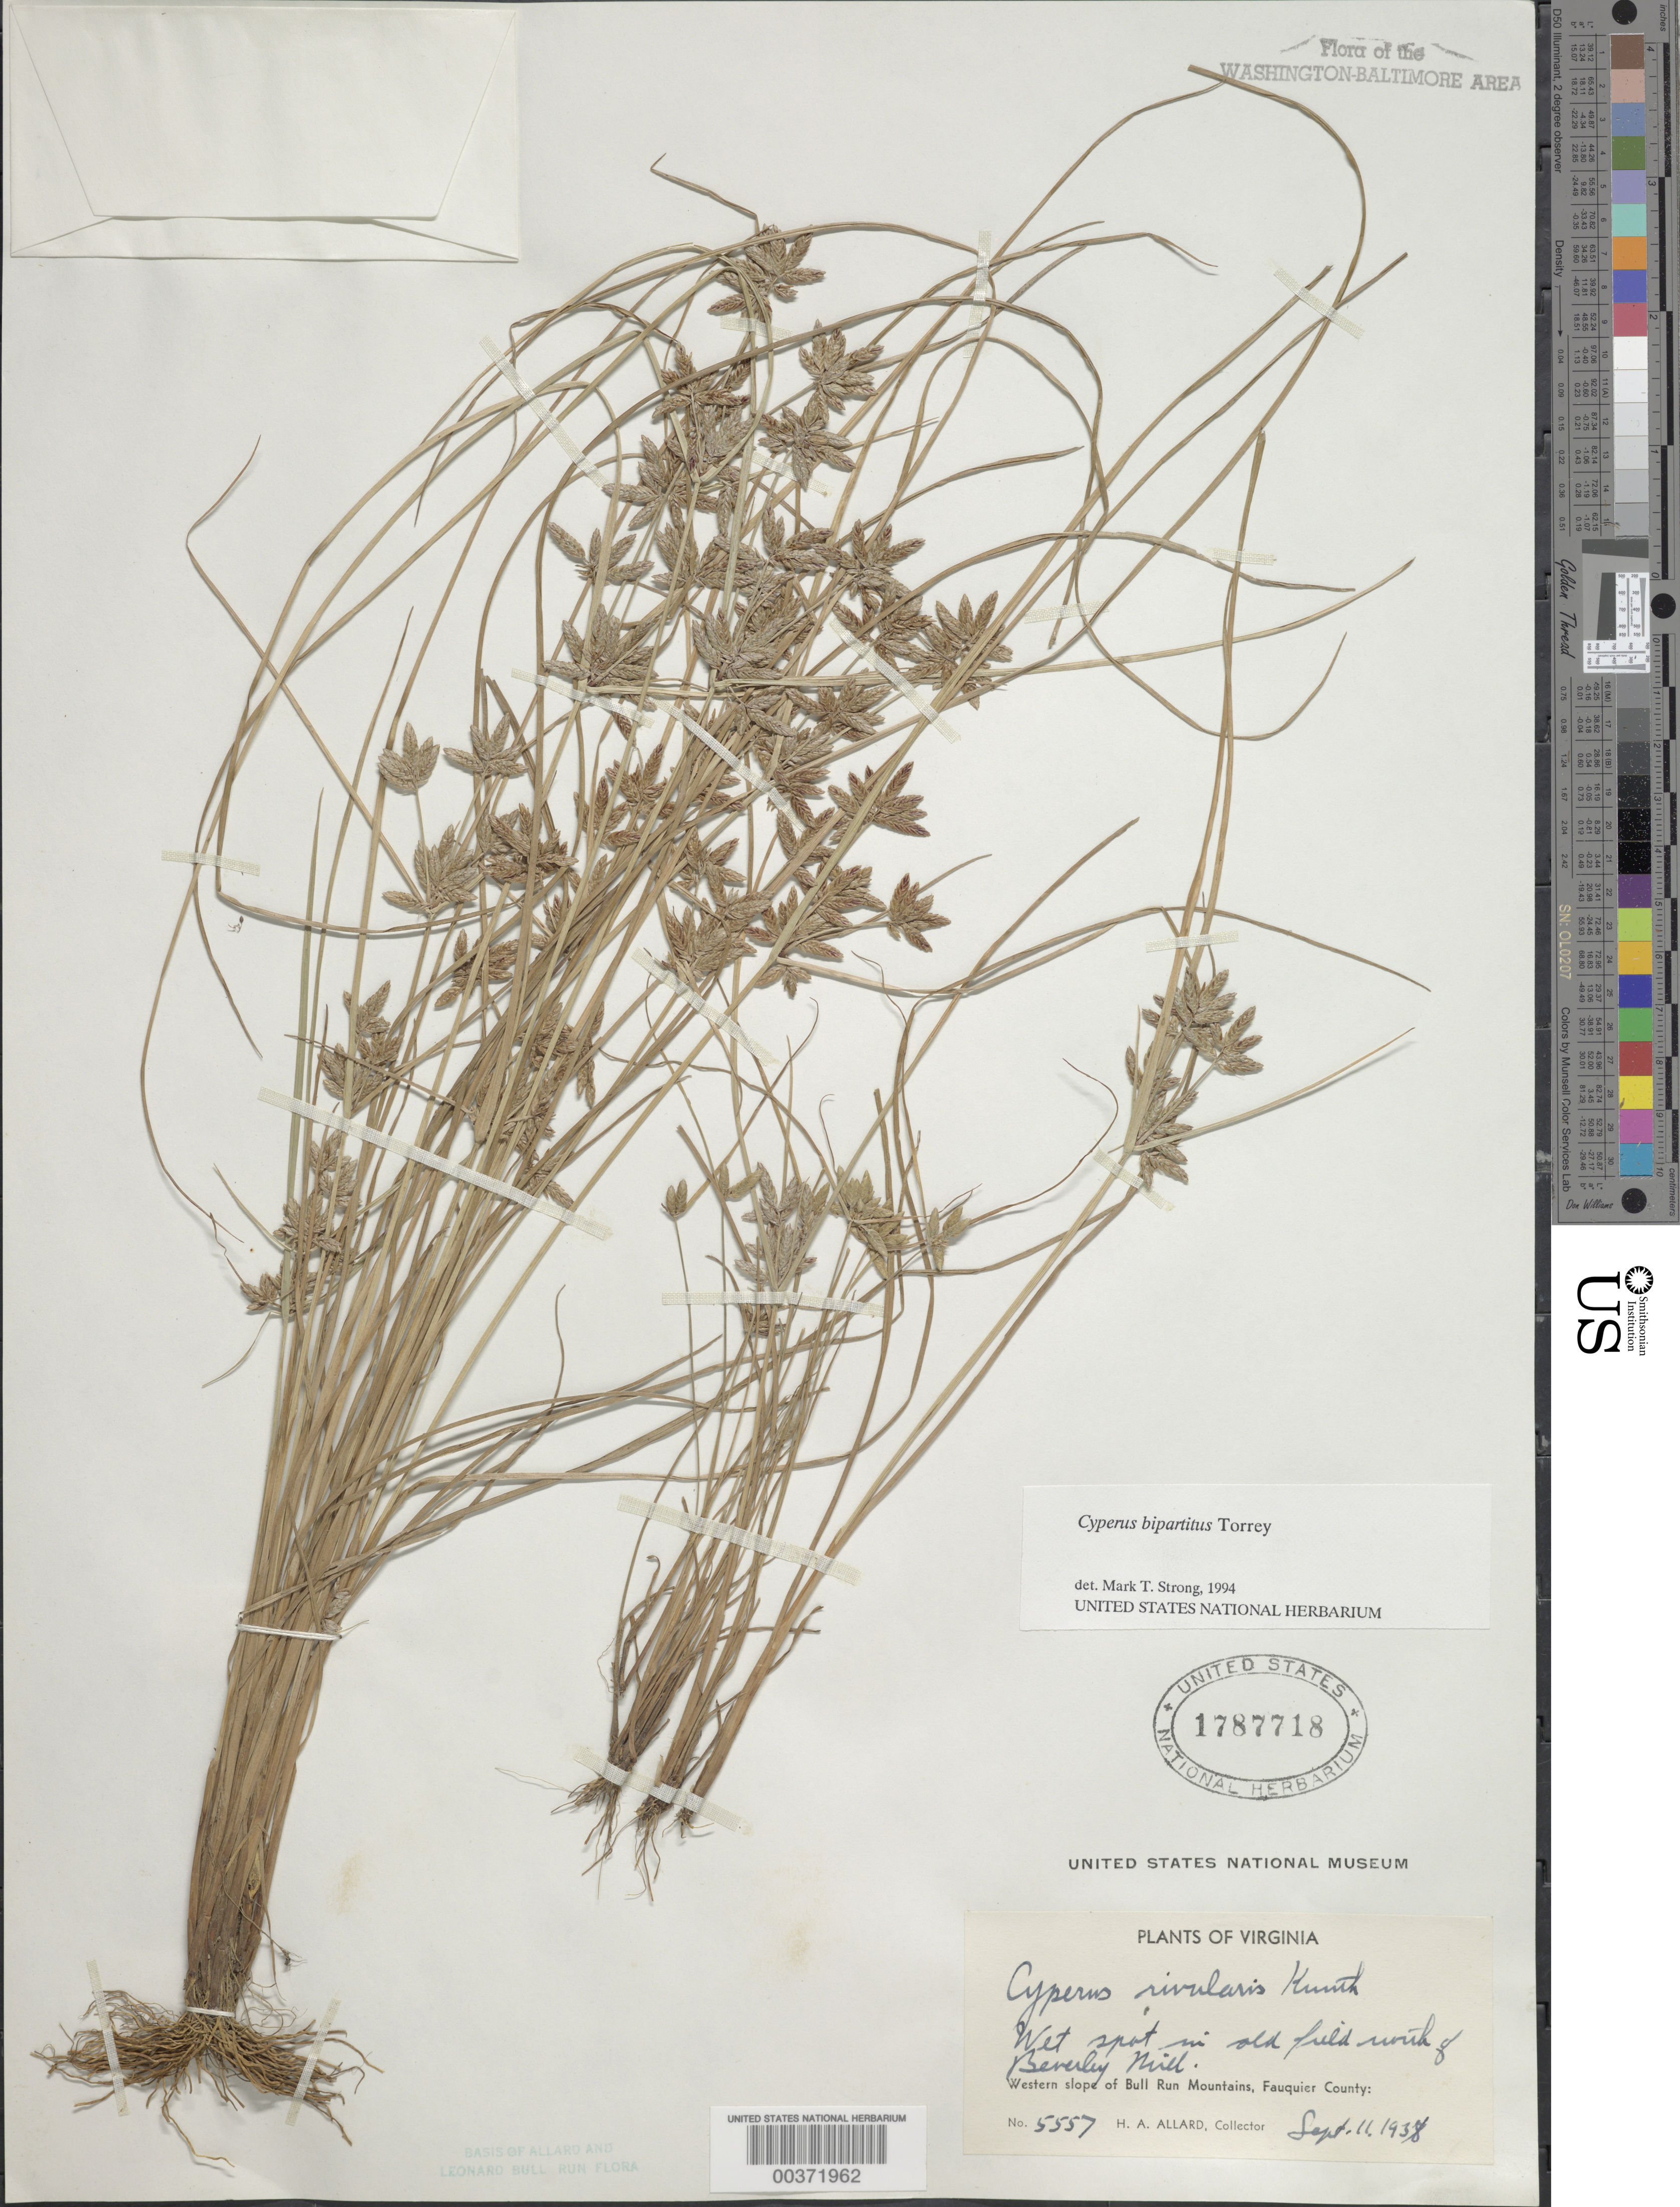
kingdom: Plantae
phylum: Tracheophyta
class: Liliopsida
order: Poales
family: Cyperaceae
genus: Cyperus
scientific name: Cyperus bipartitus Torr.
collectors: H. A. Allard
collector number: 5557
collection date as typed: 11 Sep 1938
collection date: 1938-09-11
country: United States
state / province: Virginia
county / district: Fauquier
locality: North of Beverley Mill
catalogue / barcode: US 1787718